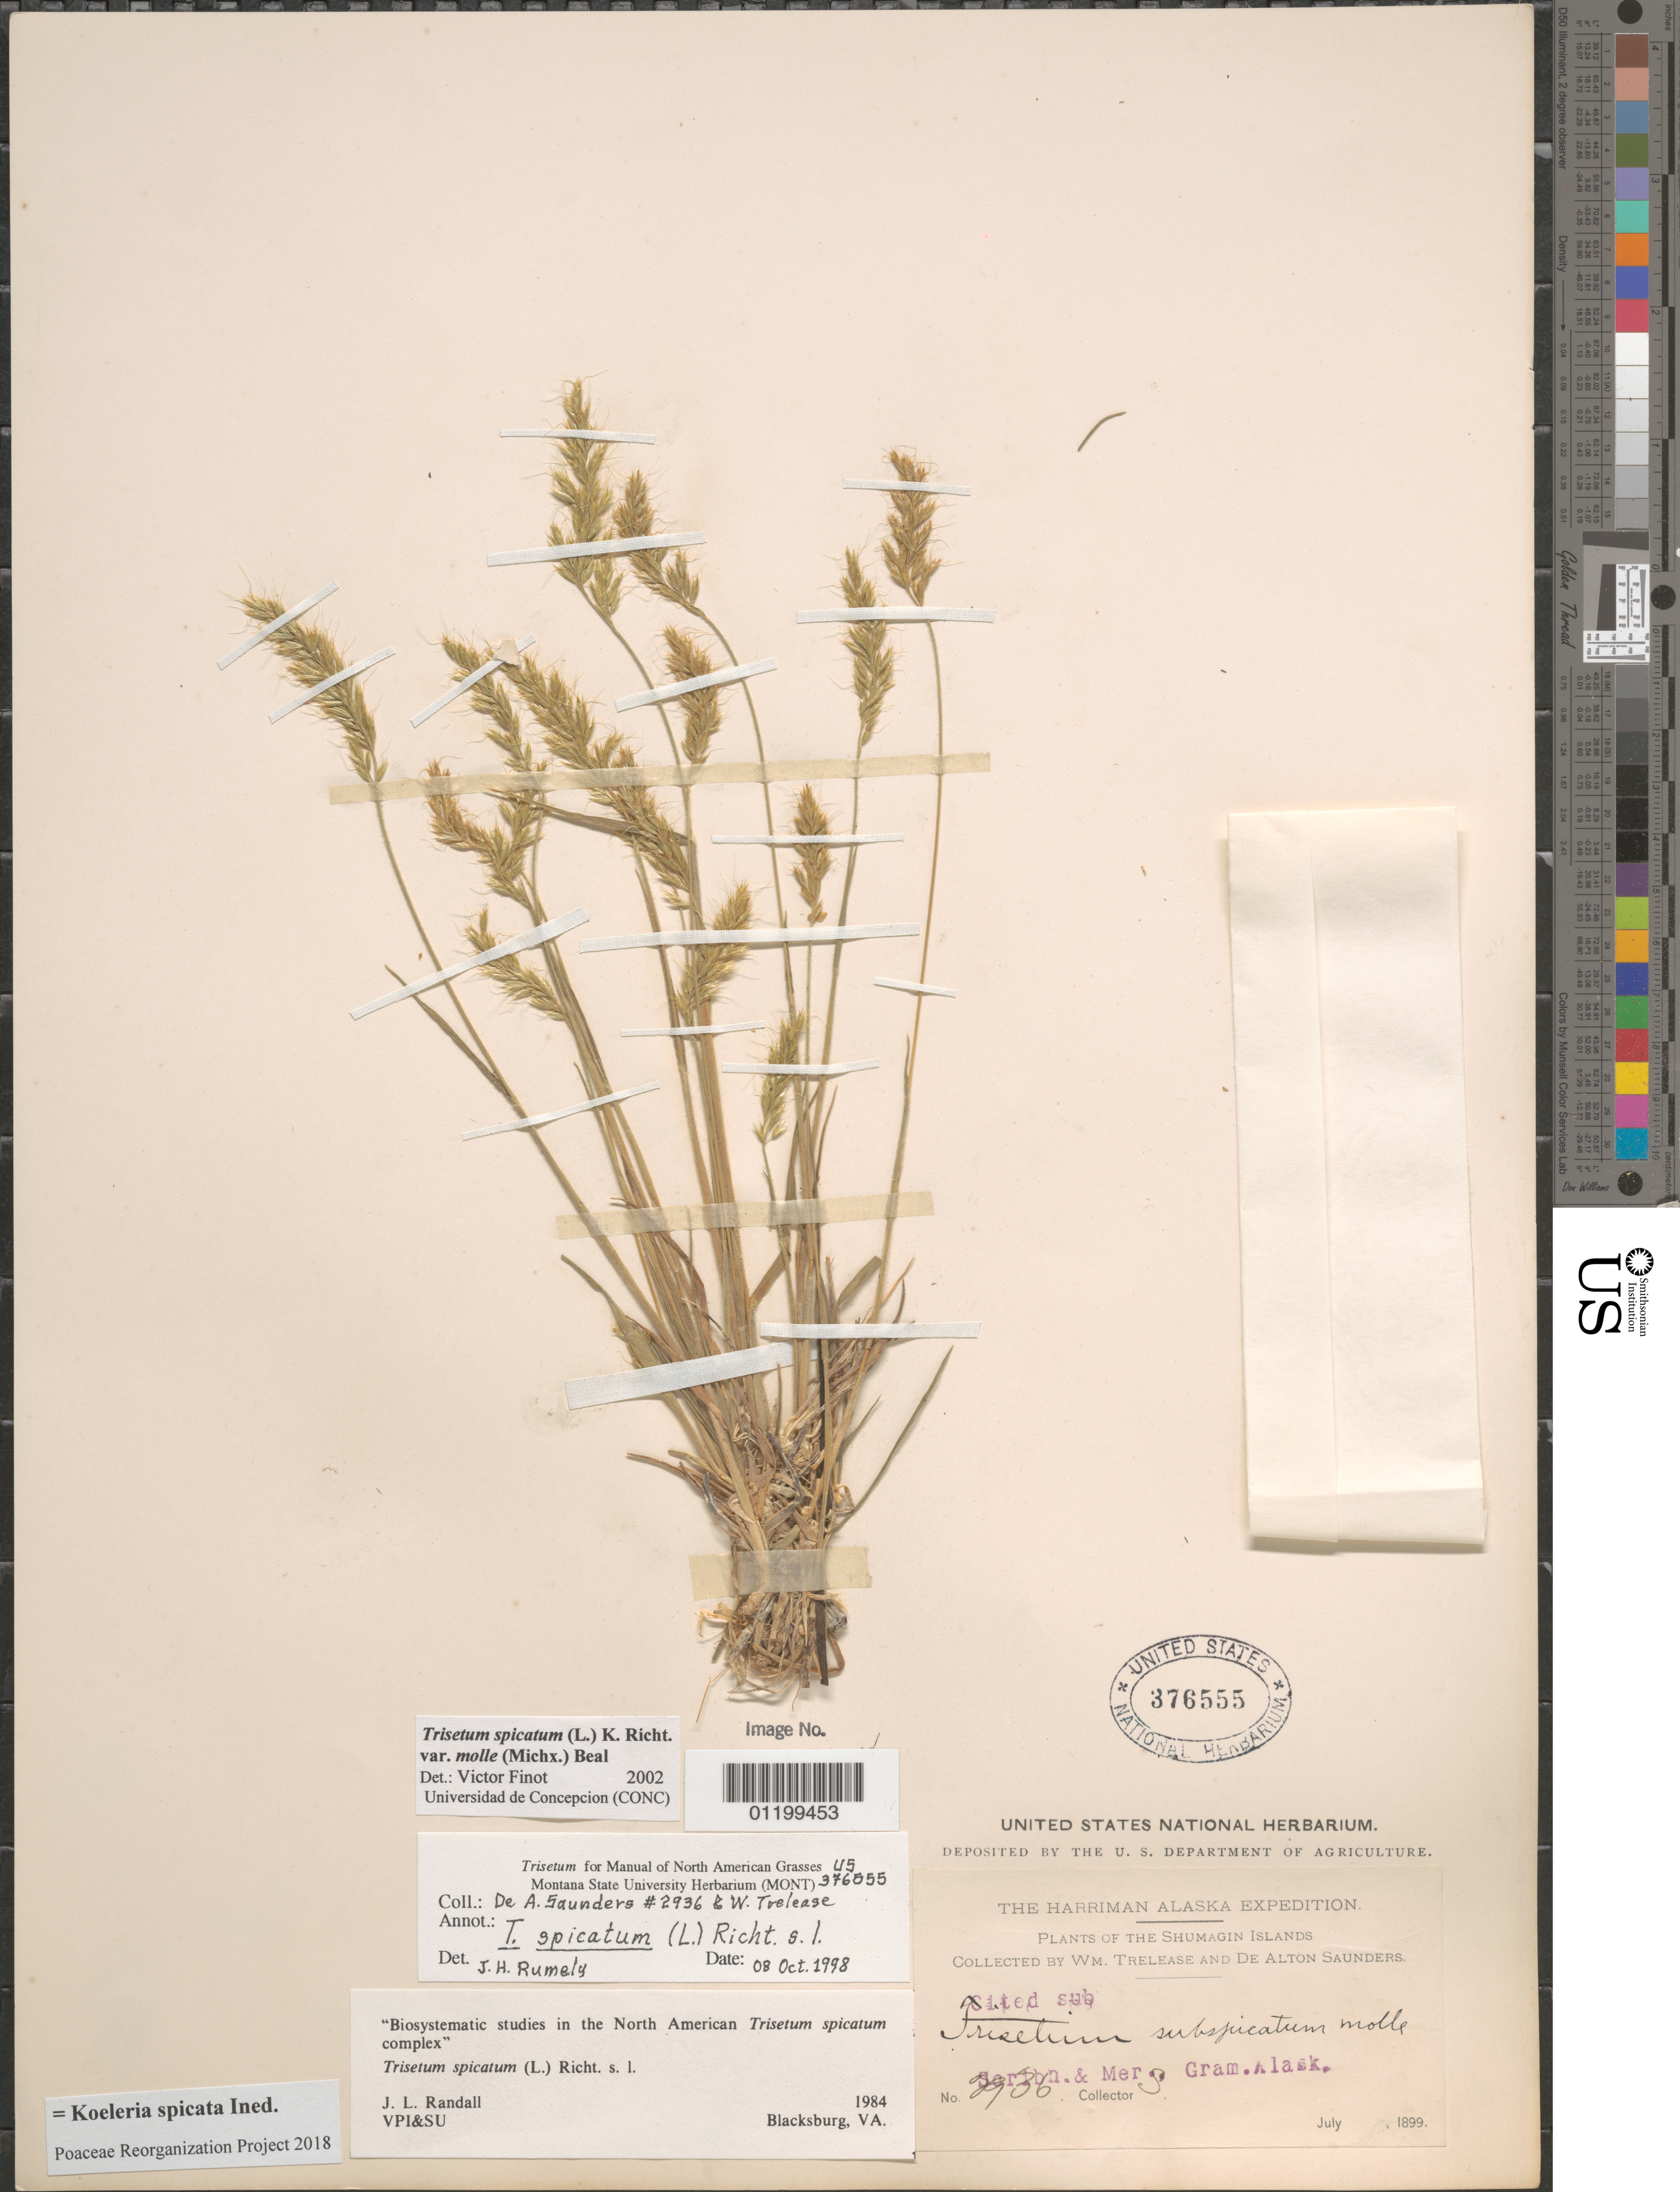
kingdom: Plantae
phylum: Tracheophyta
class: Liliopsida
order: Poales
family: Poaceae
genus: Koeleria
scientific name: Koeleria spicata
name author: (L.) Barberá et al.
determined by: Poaceae Reorganization Project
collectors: W. Trelease & D. Saunders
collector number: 2936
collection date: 1899-07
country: United States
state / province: Alaska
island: Shumagin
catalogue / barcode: US 376555